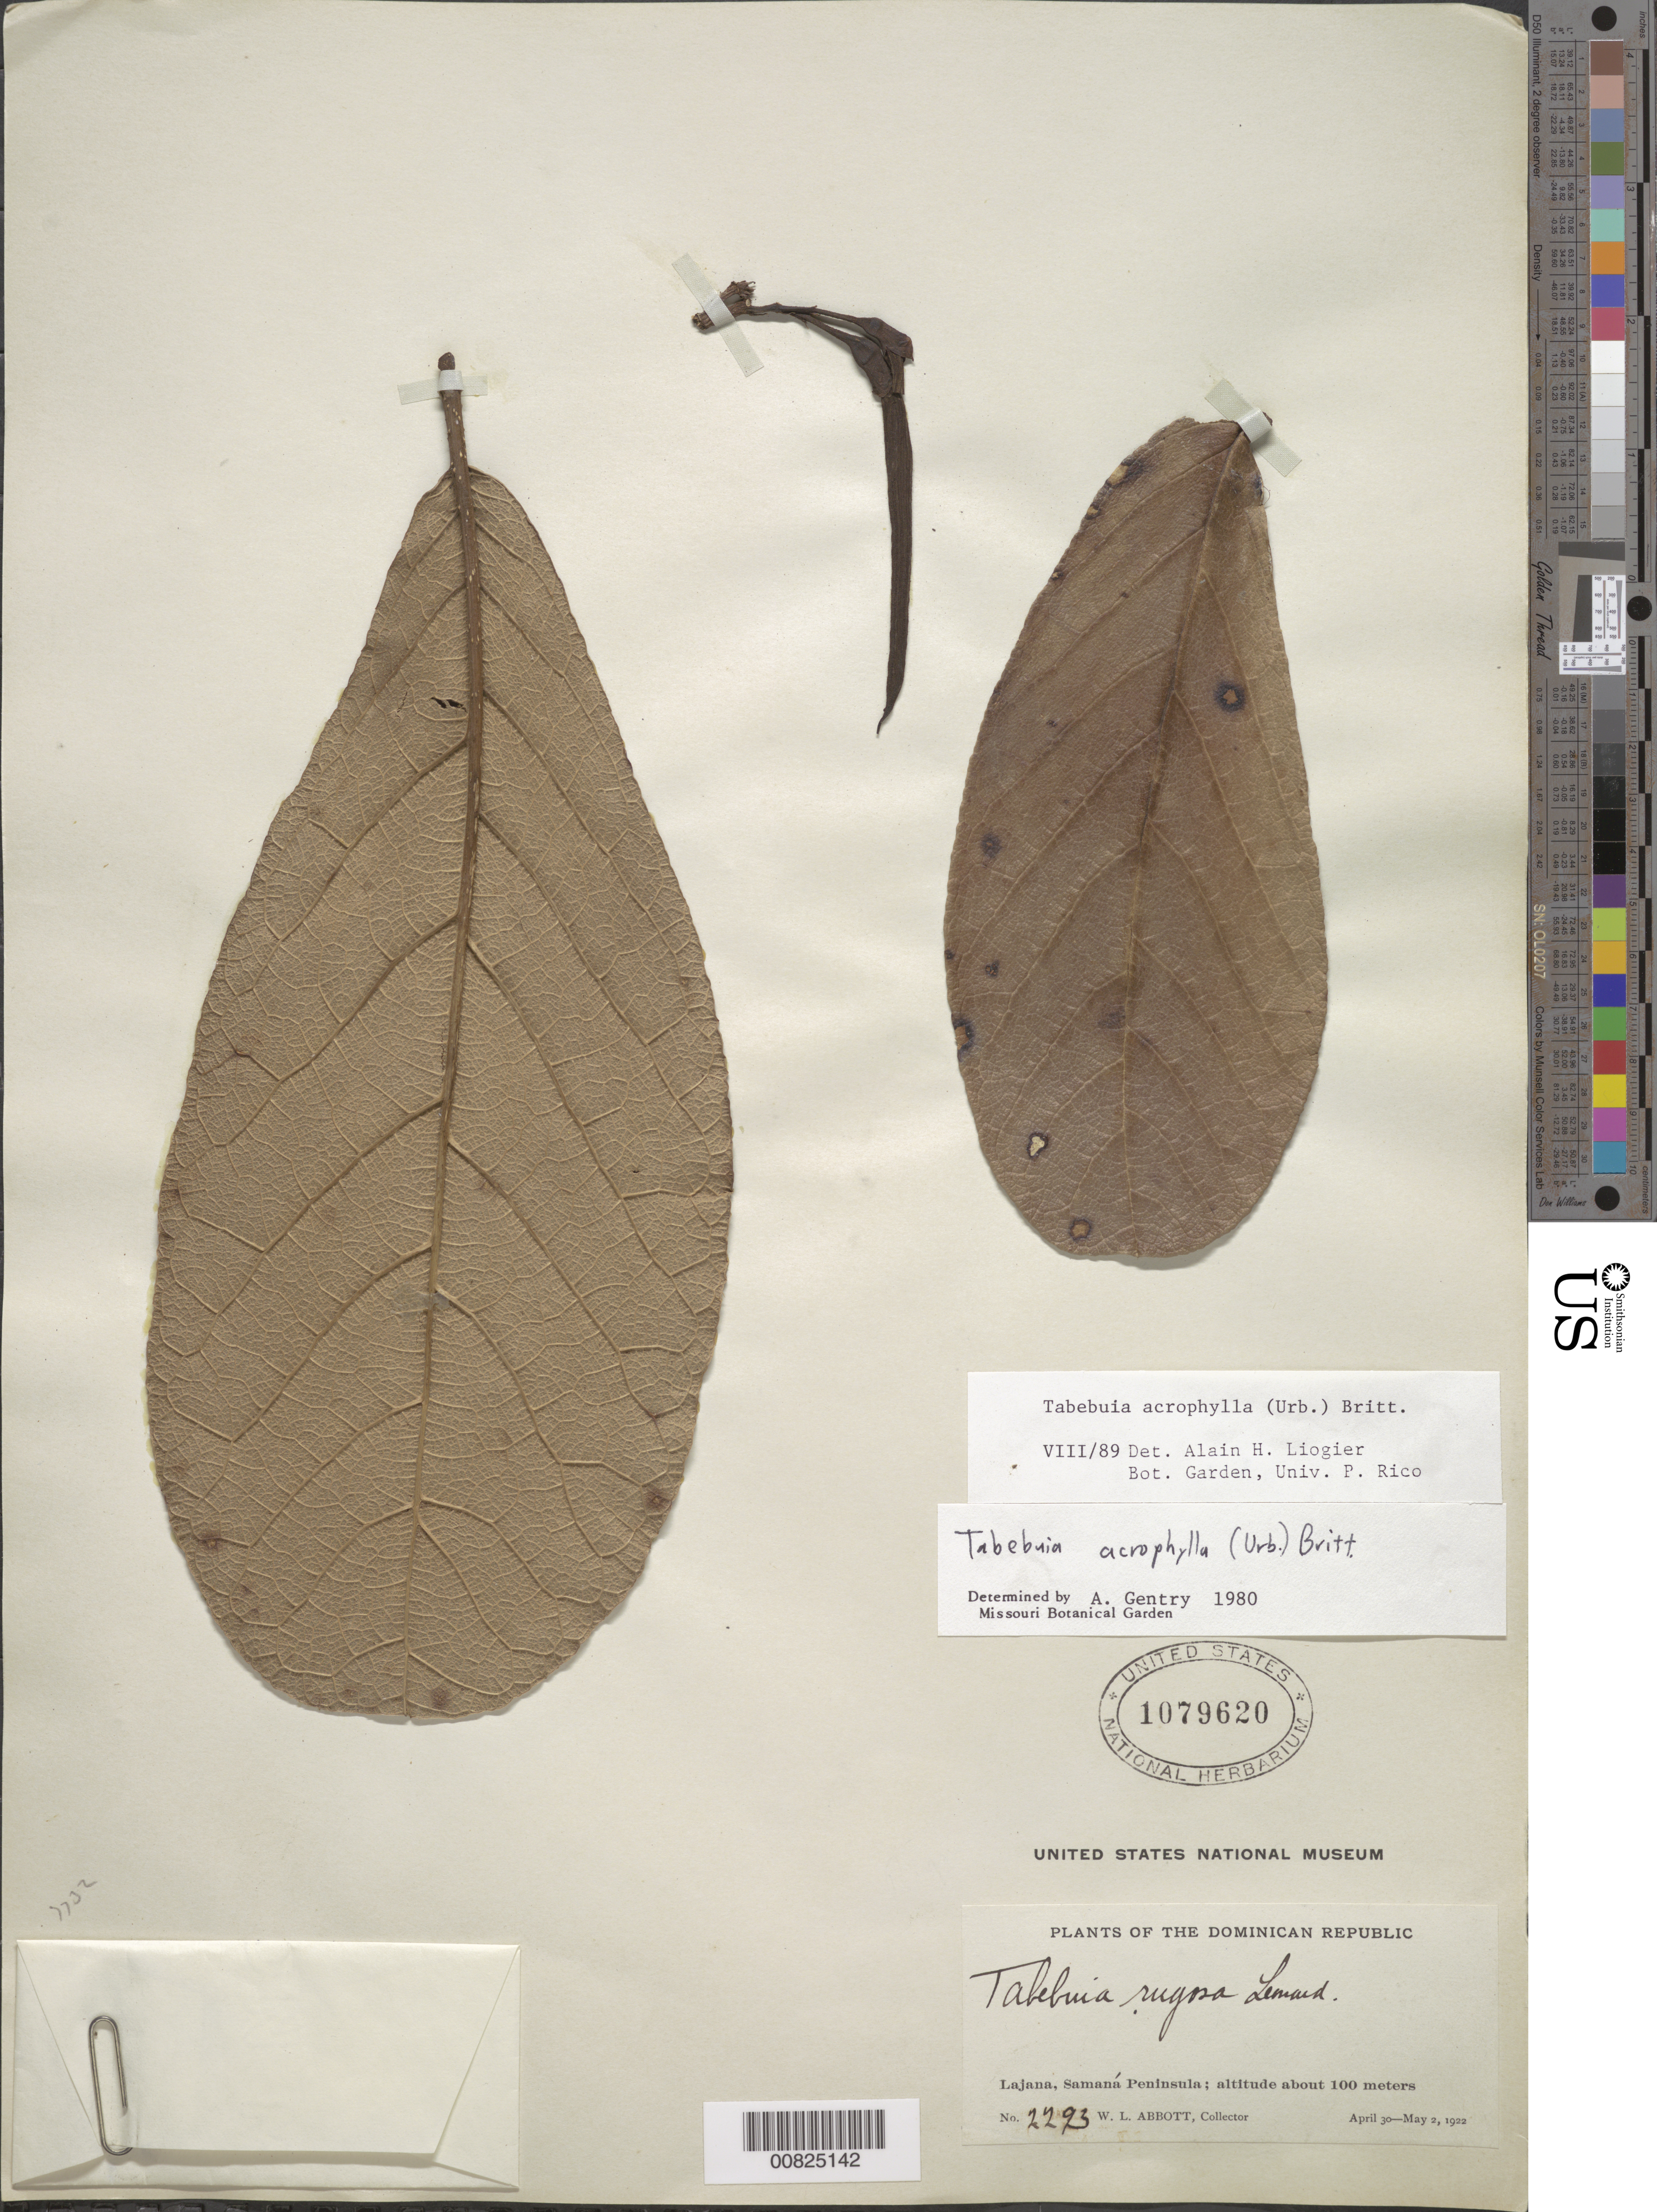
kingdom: Plantae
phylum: Tracheophyta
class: Magnoliopsida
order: Lamiales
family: Bignoniaceae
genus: Tabebuia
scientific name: Tabebuia acrophylla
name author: (Urb.) Britton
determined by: Liogier, Alain H.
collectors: W. L. Abbott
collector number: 2293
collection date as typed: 30 Apr 1922 to 02 May 1922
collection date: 1922-04-30/1922-05-02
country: Dominican Republic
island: Hispaniola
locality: Lajana, Samaná Peninsula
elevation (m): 100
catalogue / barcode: US 1079620